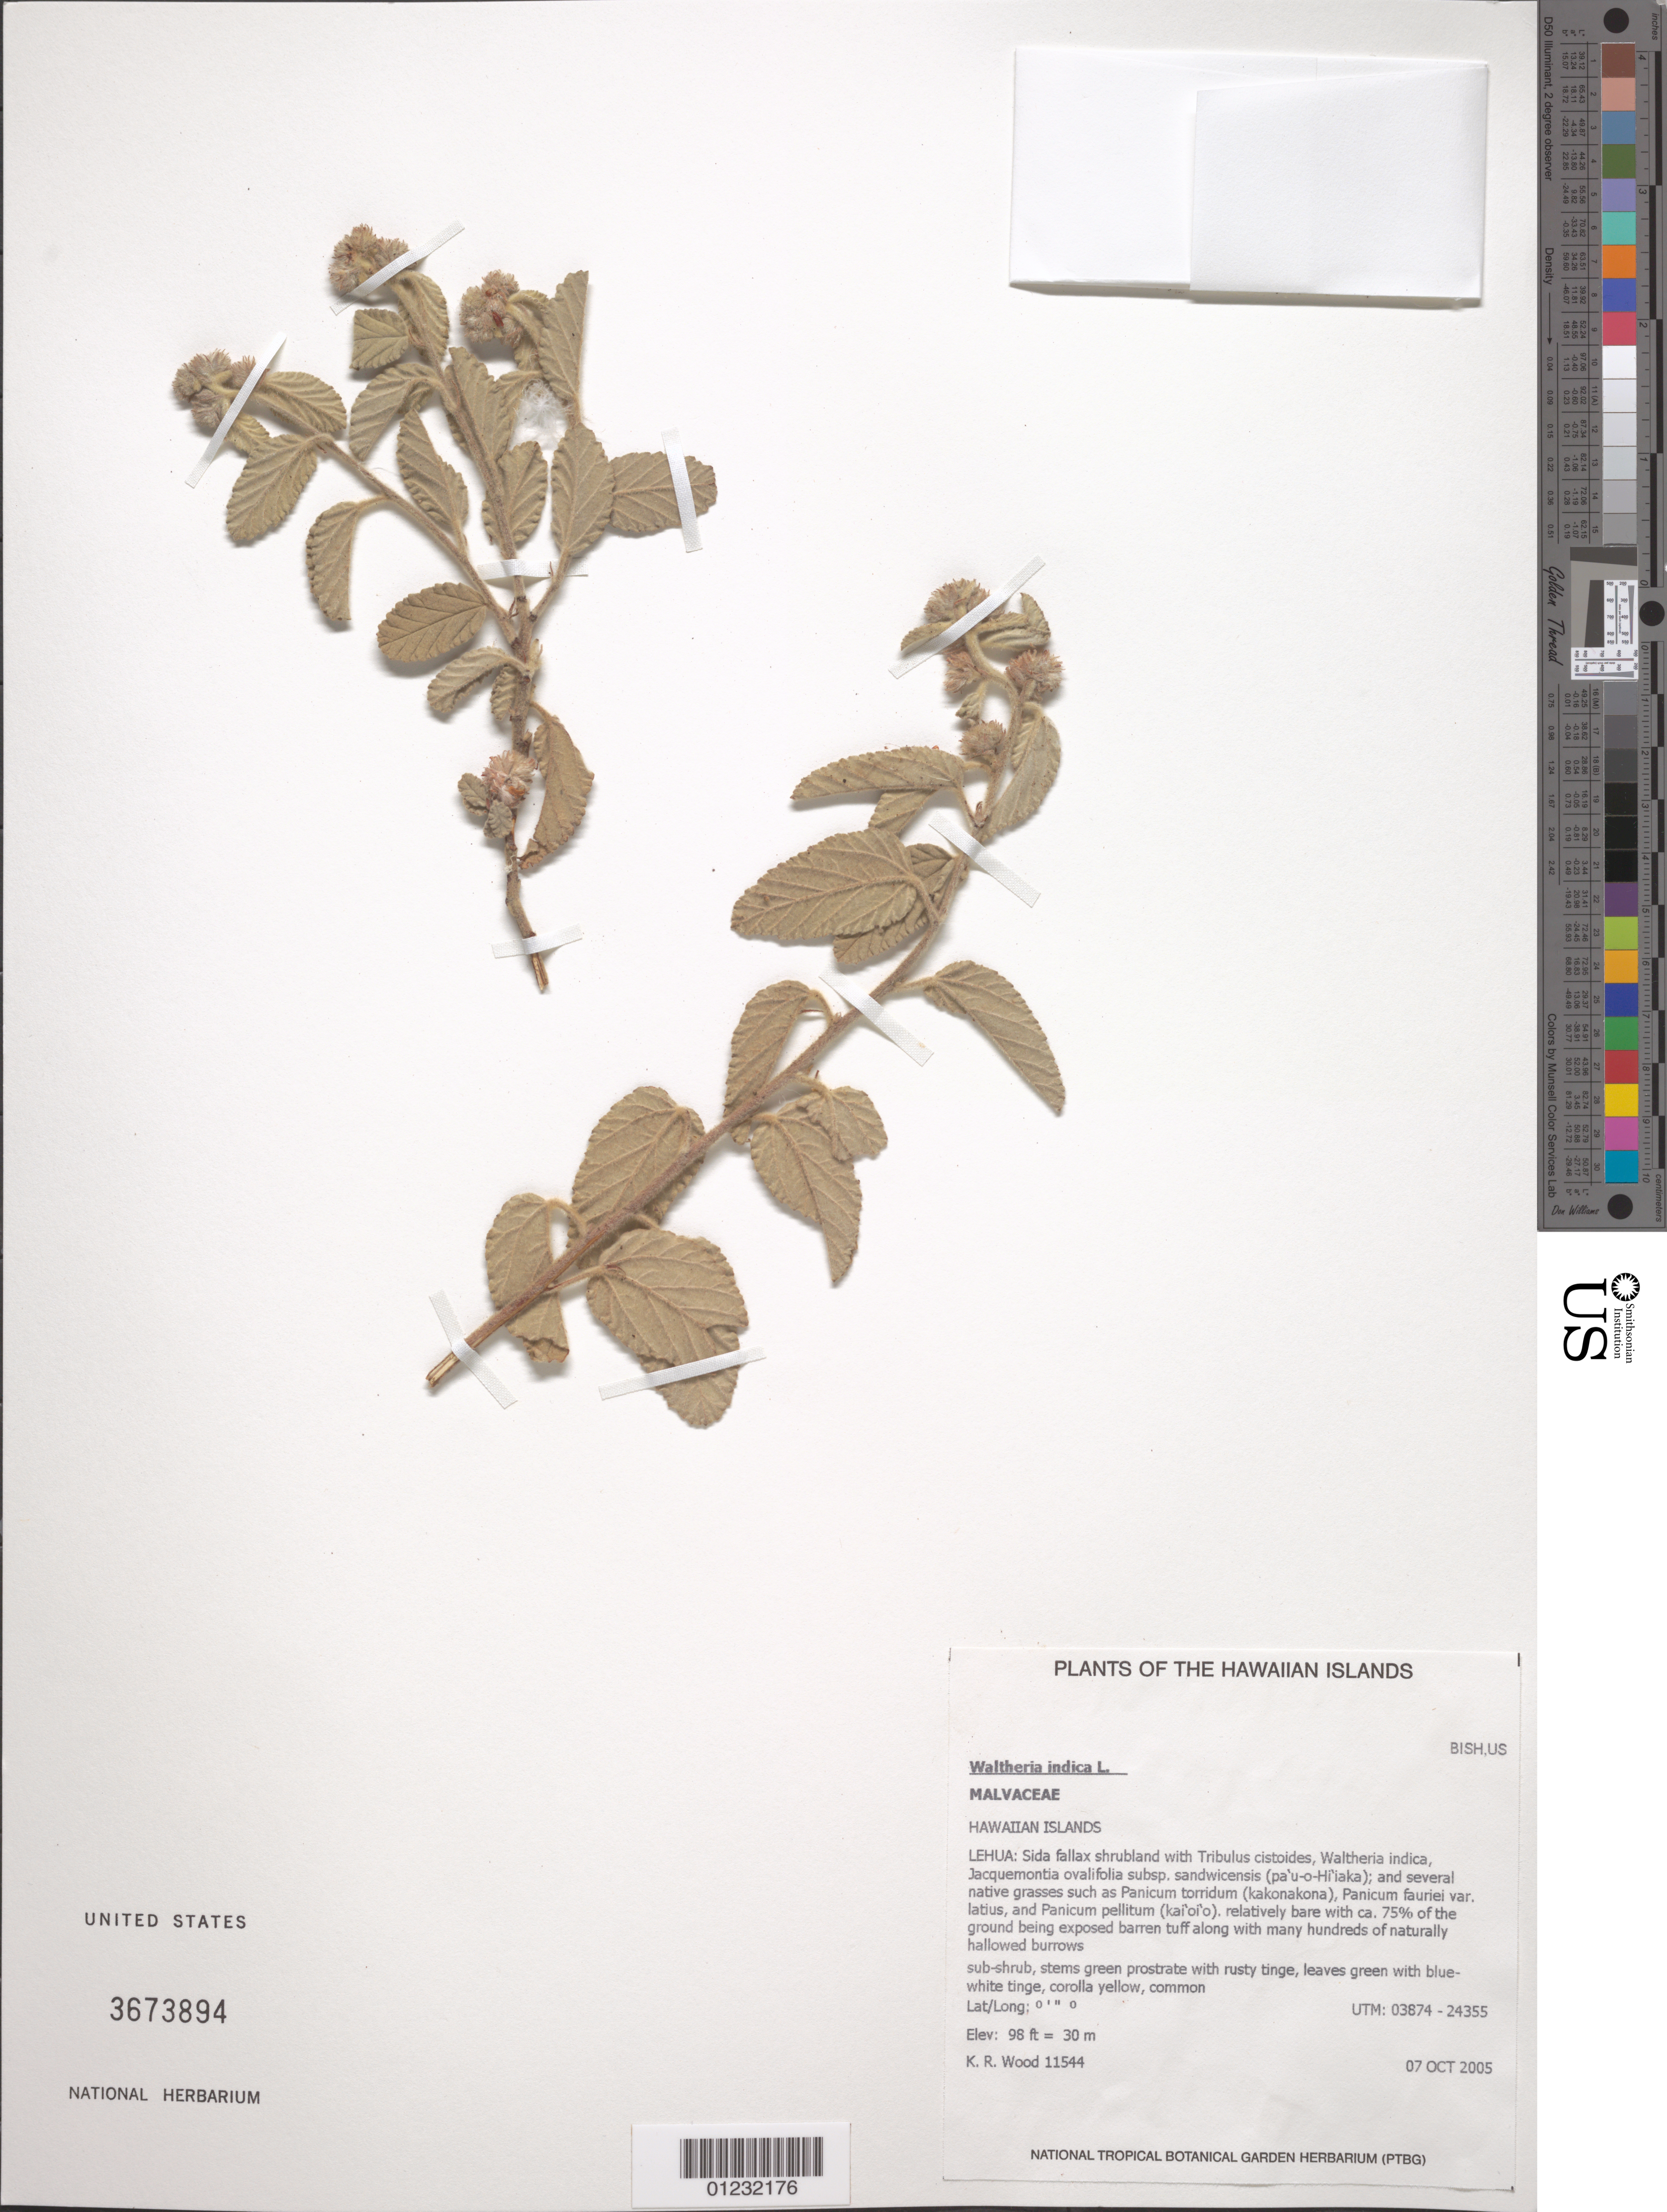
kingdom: Plantae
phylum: Tracheophyta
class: Magnoliopsida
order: Malvales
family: Malvaceae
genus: Waltheria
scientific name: Waltheria indica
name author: L.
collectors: K. R. Wood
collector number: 11544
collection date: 2005-10-07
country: United States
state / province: Hawaii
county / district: Kauai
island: Lehua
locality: Shrubland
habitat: Exposed ground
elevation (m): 30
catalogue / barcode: US 3673894